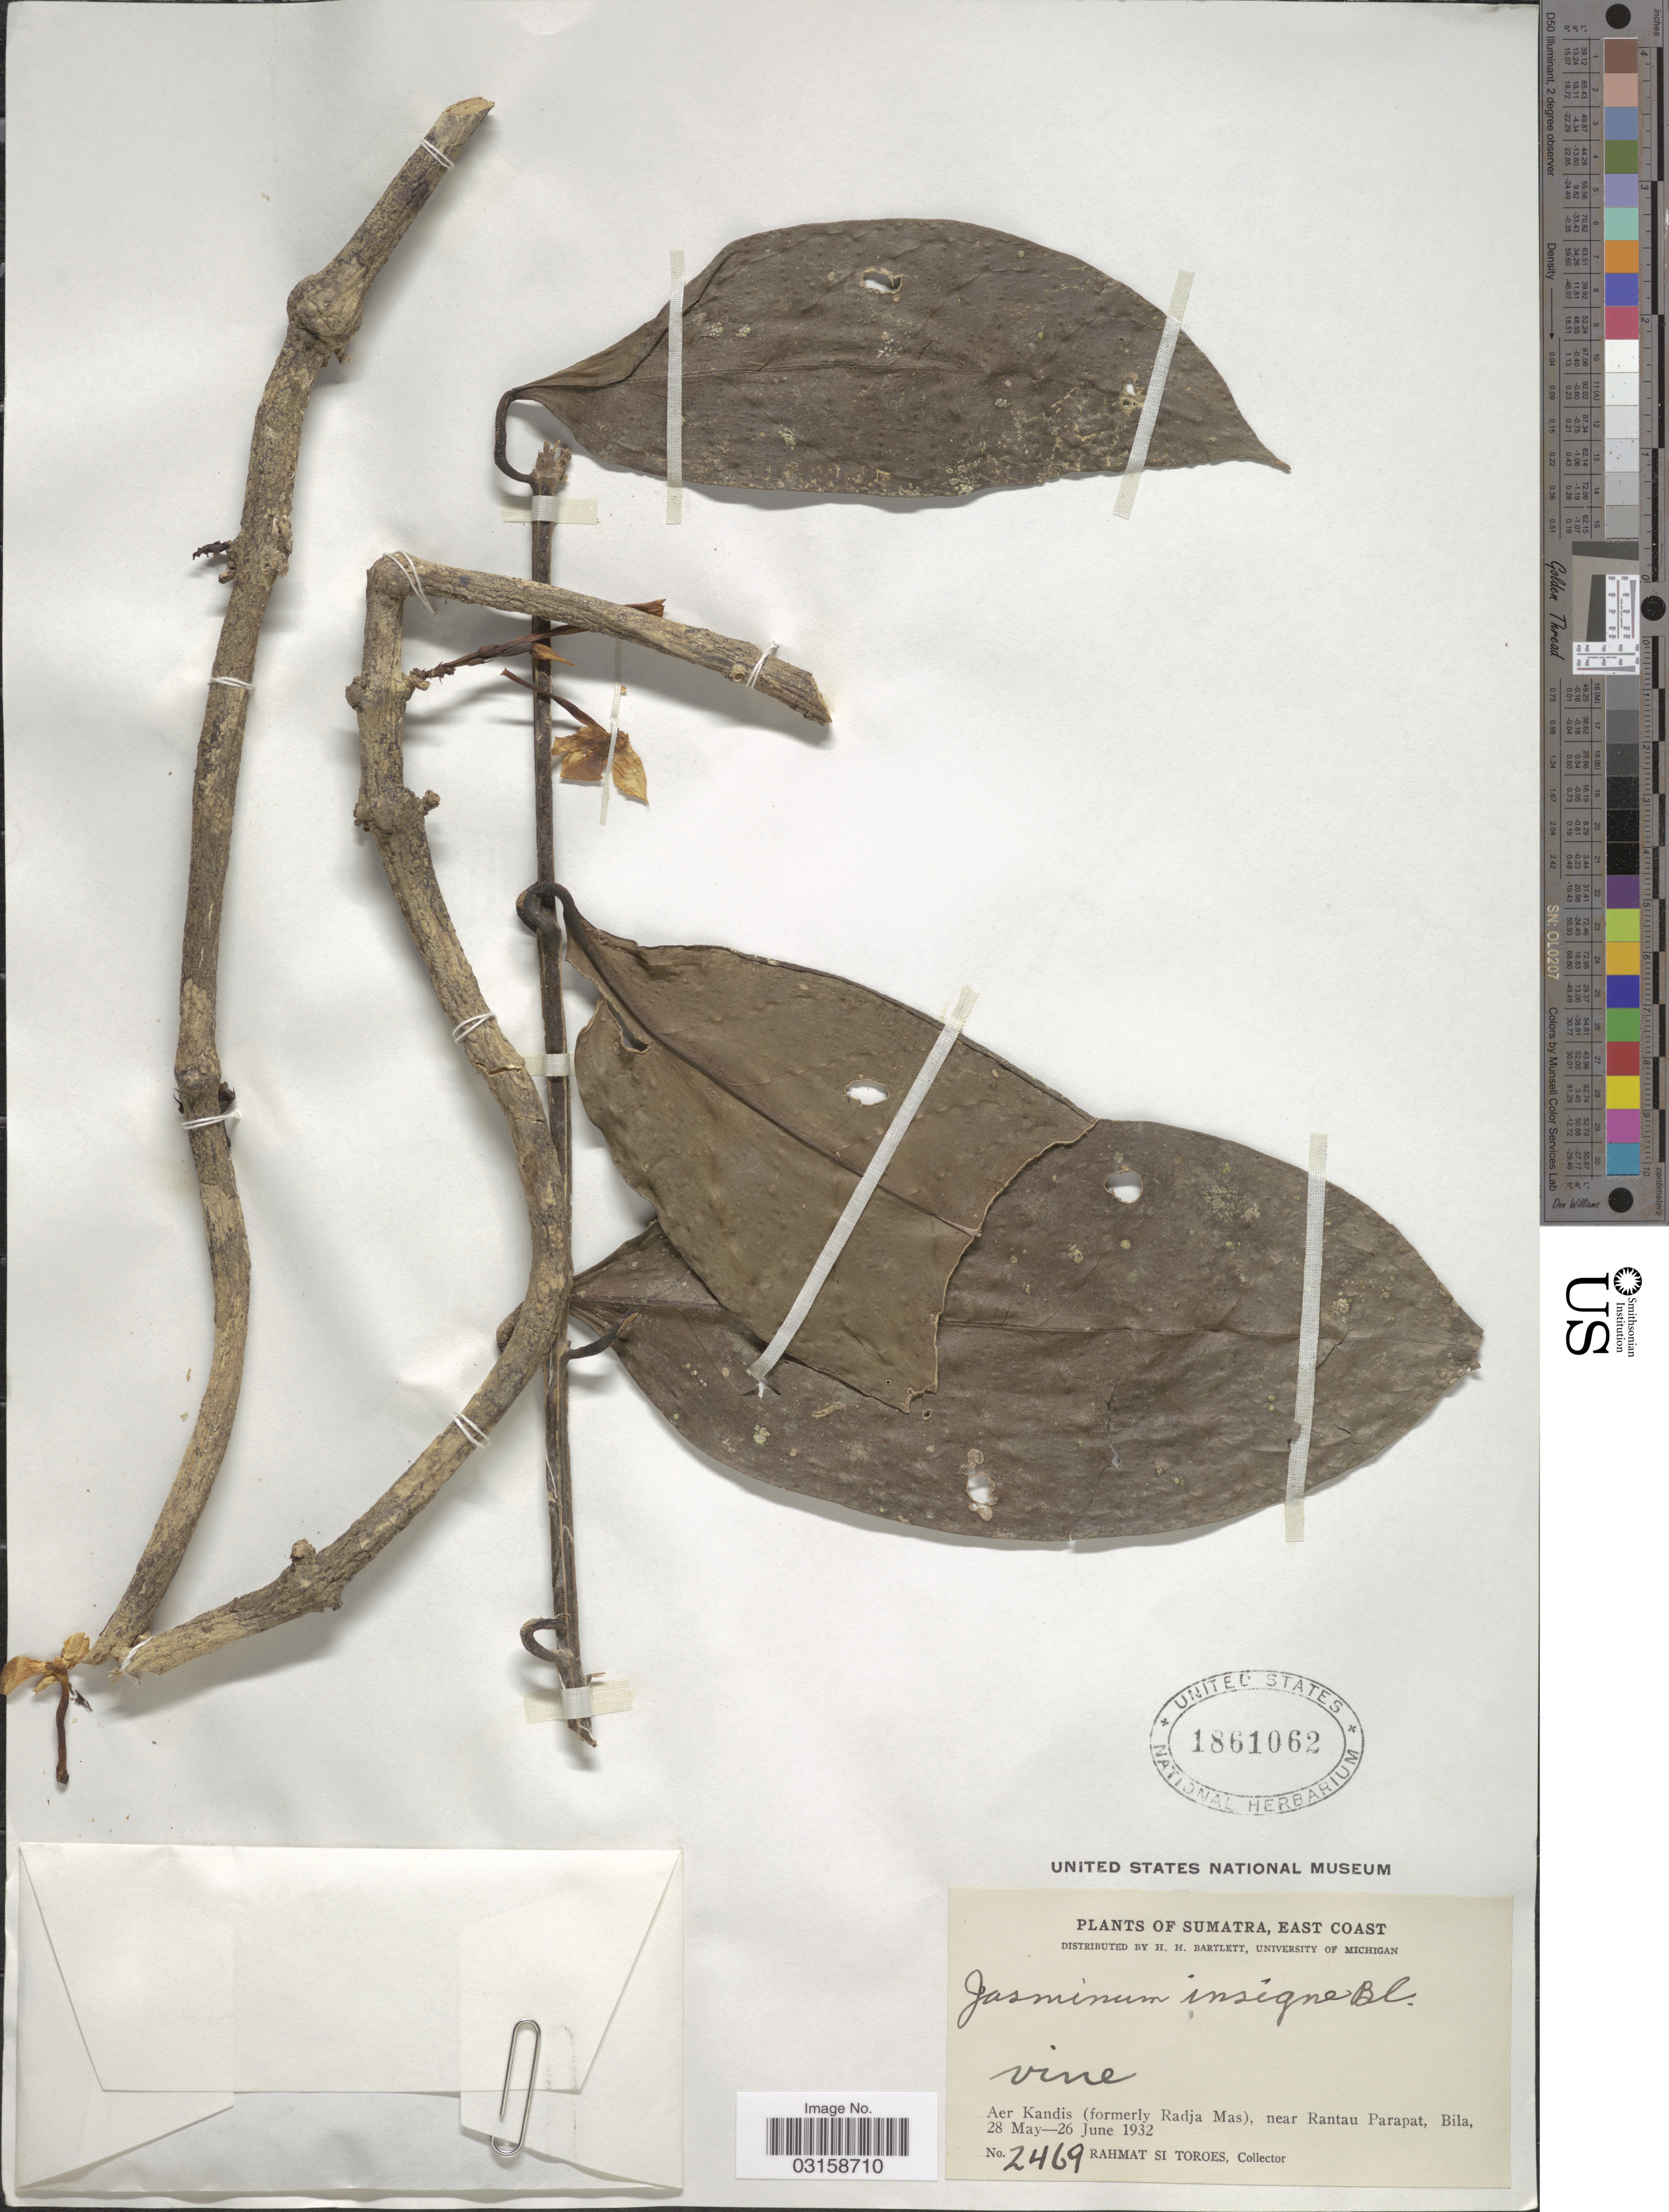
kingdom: Plantae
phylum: Tracheophyta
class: Magnoliopsida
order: Lamiales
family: Oleaceae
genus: Jasminum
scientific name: Jasminum insigne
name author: Blume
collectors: Rahmat Si Boeea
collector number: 2469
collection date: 1932-05-28/1932-06-26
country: Indonesia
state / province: Sumatra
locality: East Coast. Aer Kandis (formerly Radja Mas), near Rantau Parapat, Bila.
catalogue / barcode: US 1861062